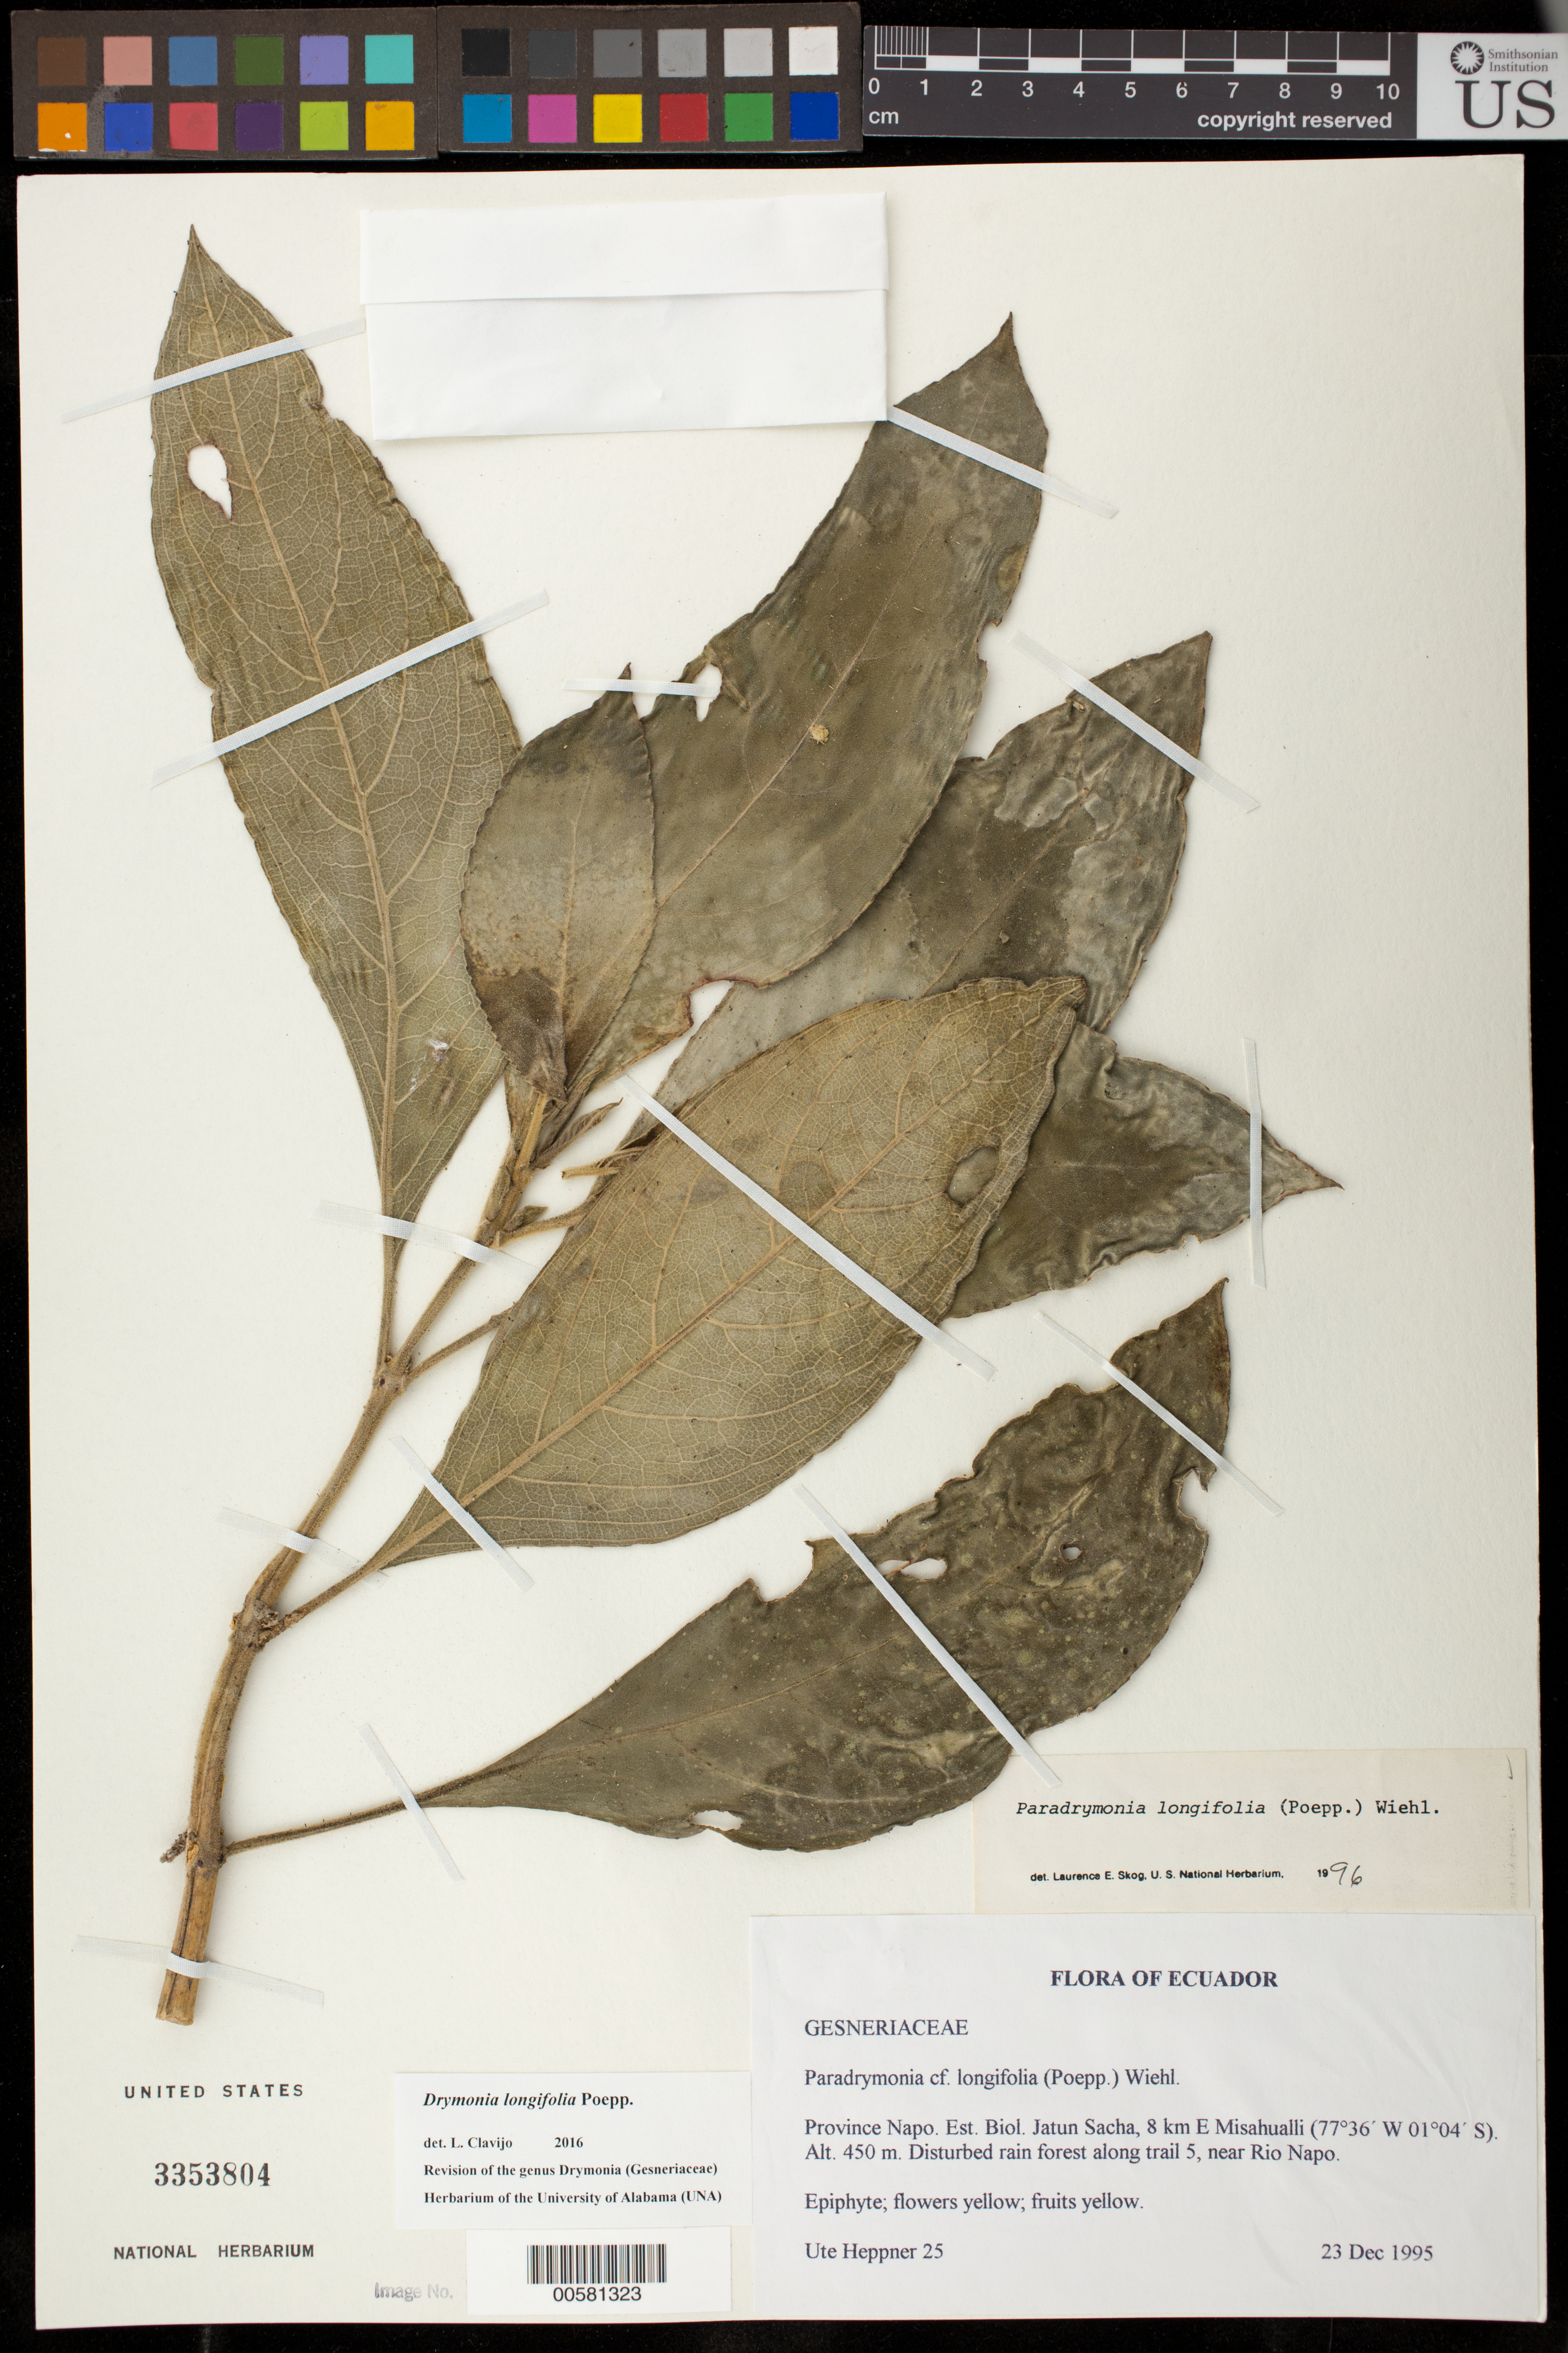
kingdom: Plantae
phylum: Tracheophyta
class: Magnoliopsida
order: Lamiales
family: Gesneriaceae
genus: Drymonia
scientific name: Drymonia longifolia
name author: Poepp.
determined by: Clavijo, L.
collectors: U. Heppner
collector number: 25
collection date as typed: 23 Dec 1995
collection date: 1995-12-23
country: Ecuador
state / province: Napo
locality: Est. Biol. Jatun Sacha, 8 km E Misahualli; along trail 5, near Rio Napo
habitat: Disturbed rain forest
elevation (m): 450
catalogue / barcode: US 3353804